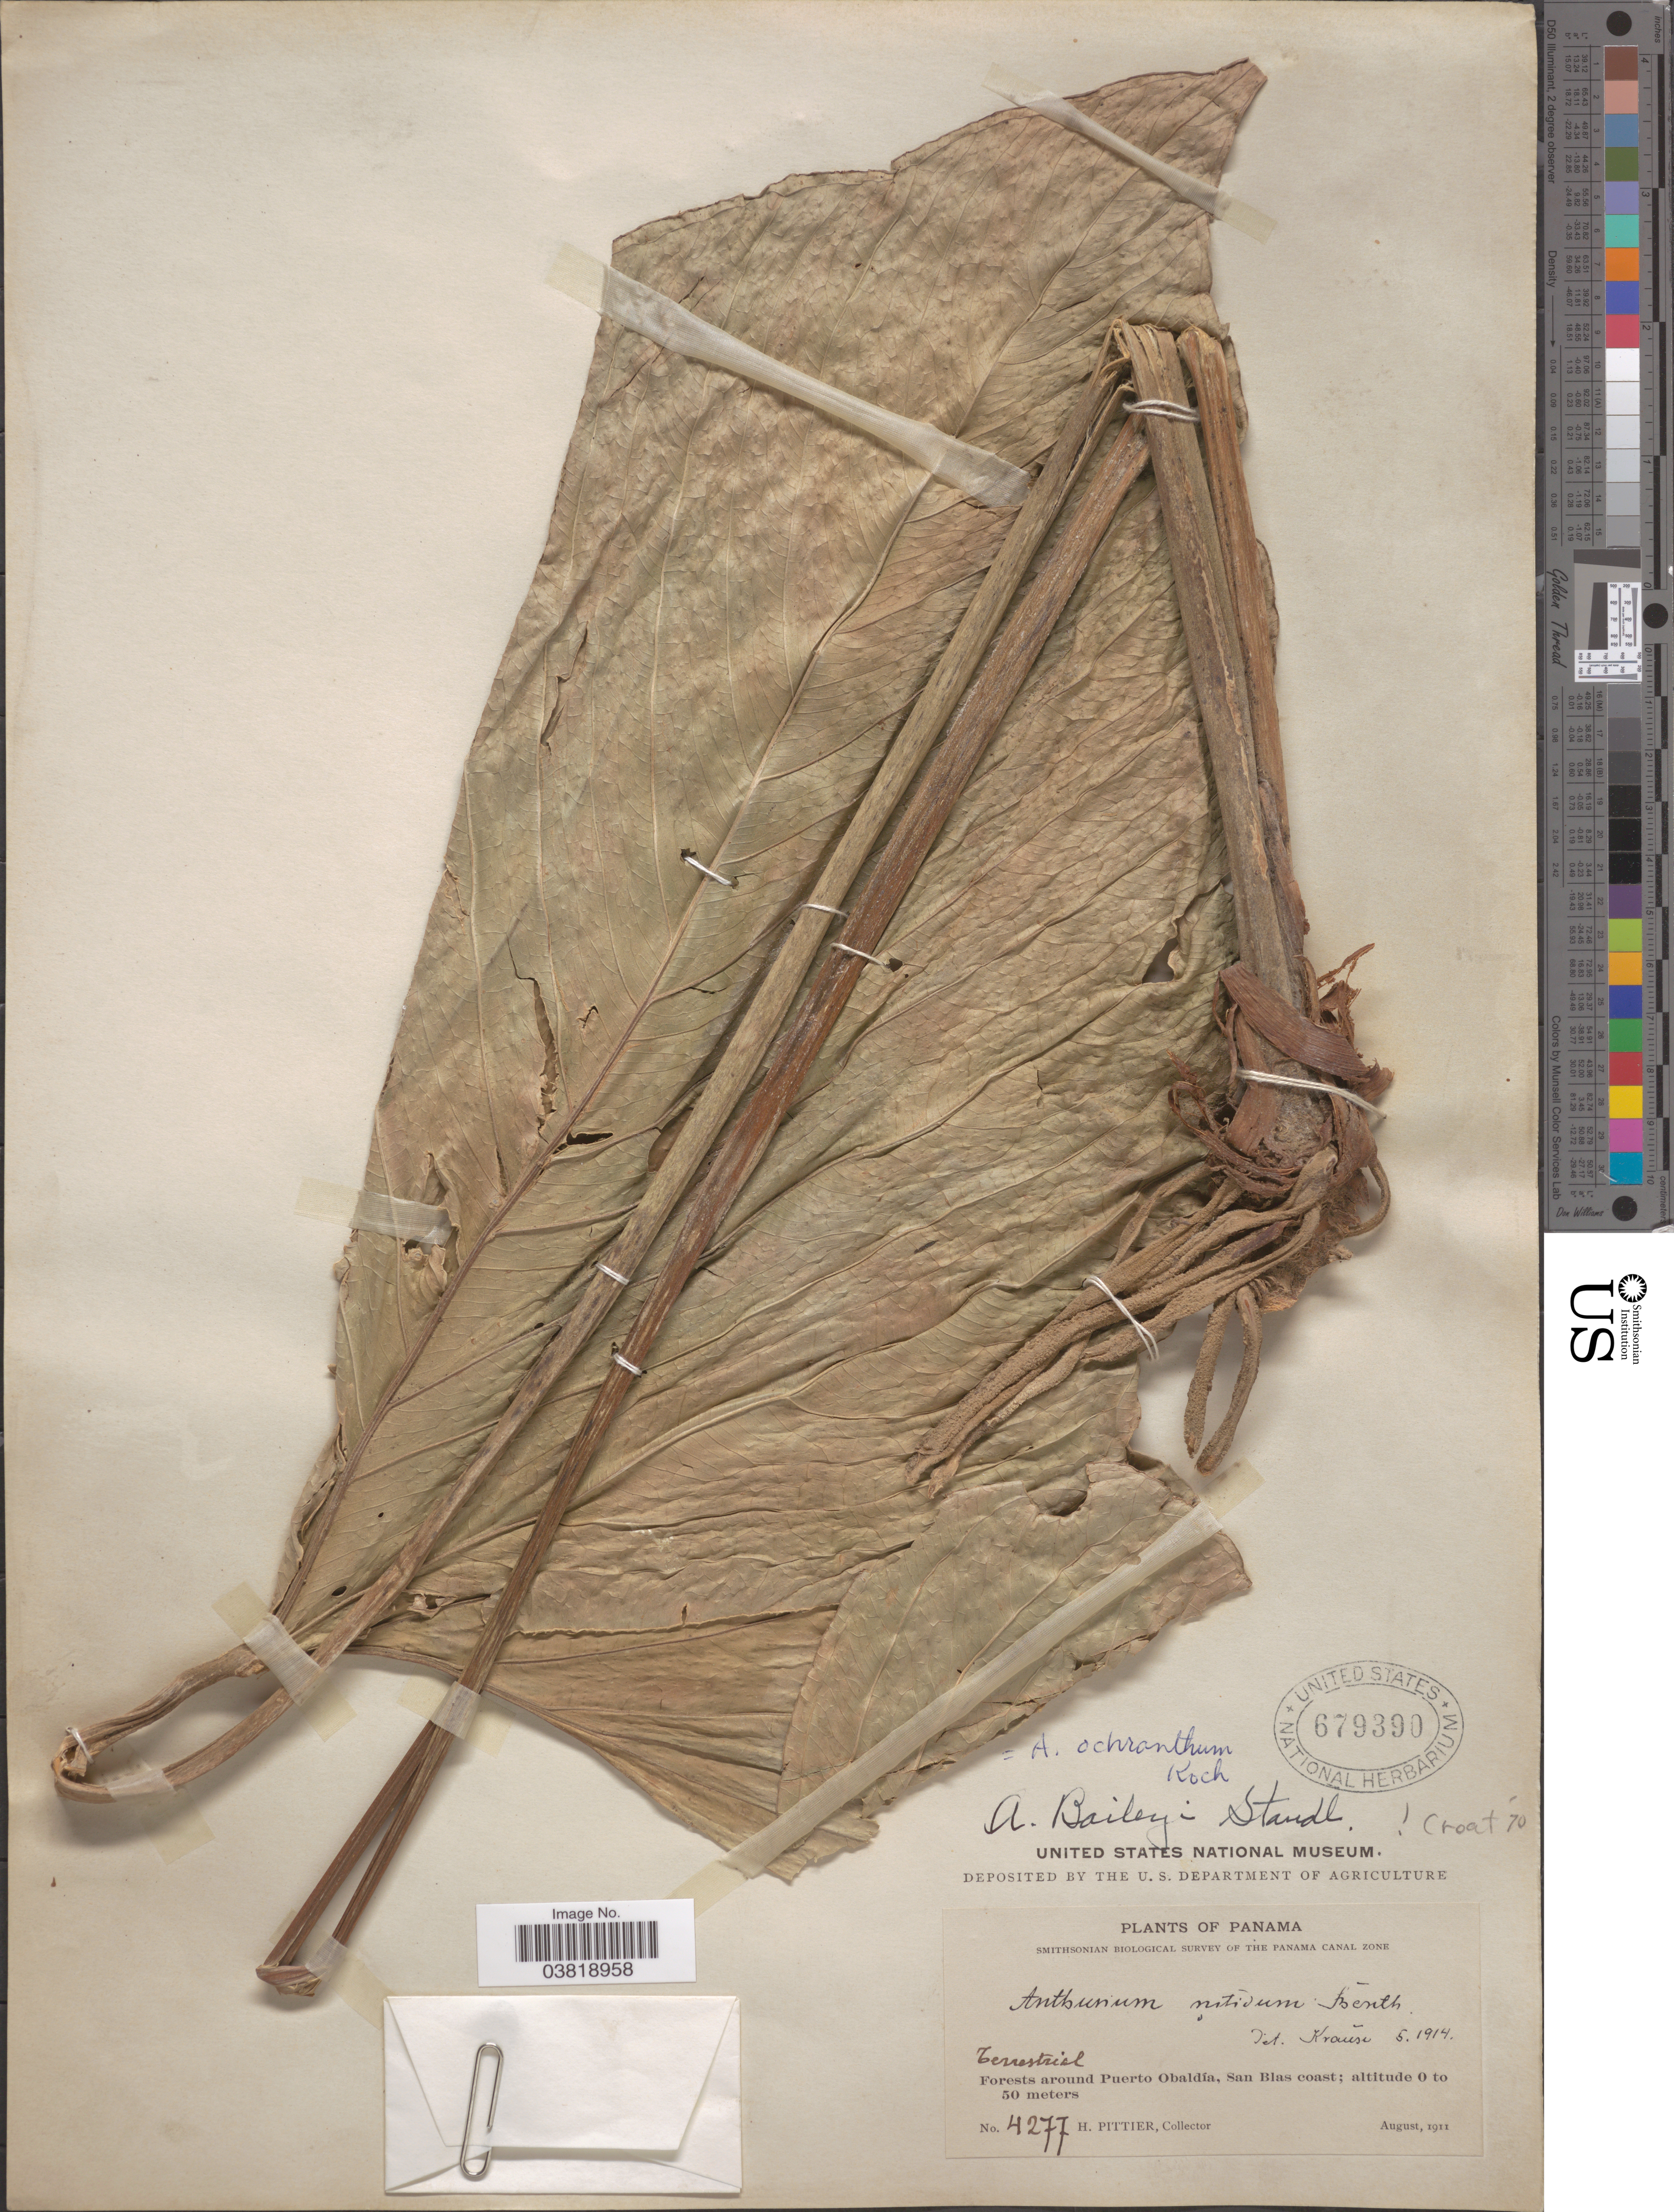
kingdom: Plantae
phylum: Tracheophyta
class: Liliopsida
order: Alismatales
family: Araceae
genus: Anthurium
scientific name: Anthurium ochranthum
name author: K. Koch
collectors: H. F. Pittier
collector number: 4277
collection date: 1911-08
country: Panama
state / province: Kuna Yala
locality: The Panama Canal Zone. Around Puerto Obaldía, San Blas coast.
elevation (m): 0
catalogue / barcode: US 679390